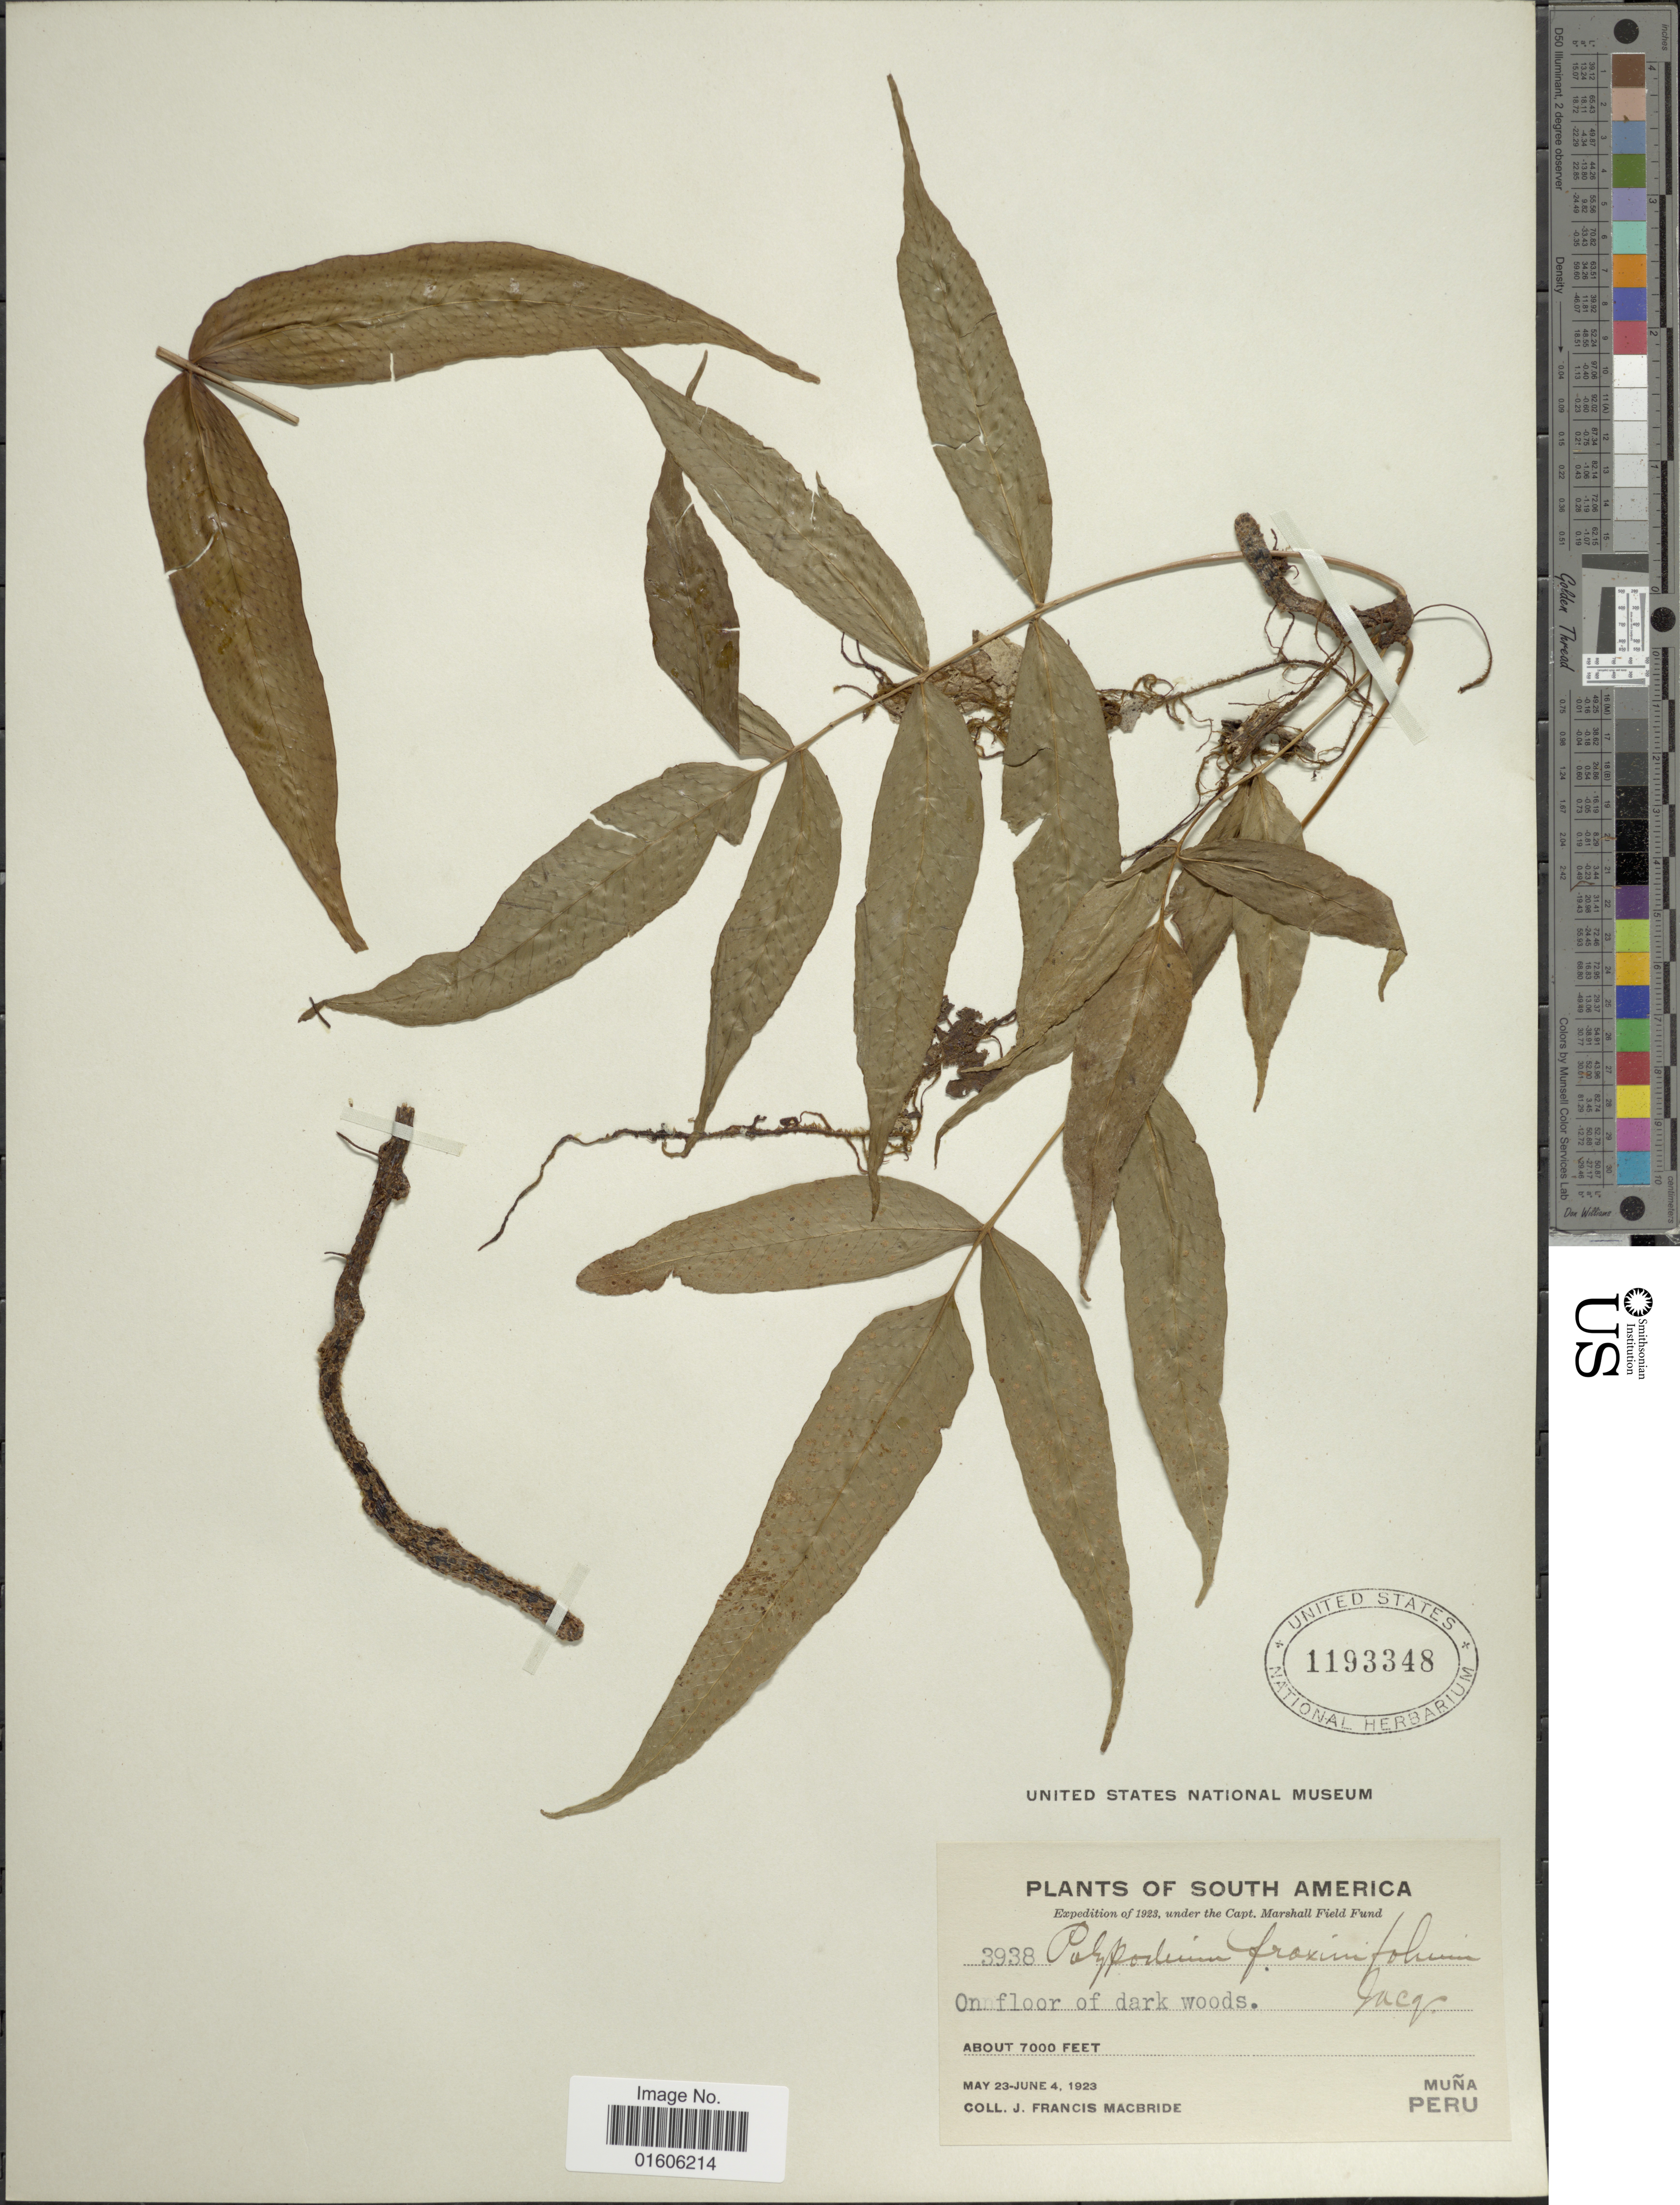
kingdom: Plantae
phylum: Tracheophyta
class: Polypodiopsida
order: Polypodiales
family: Polypodiaceae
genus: Serpocaulon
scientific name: Serpocaulon fraxinifolium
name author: (Jacq.) A.R. Sm.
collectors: J. F. Macbride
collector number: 3938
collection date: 1923-05-23/1923-06-04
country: Peru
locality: Muña.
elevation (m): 2134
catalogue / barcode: US 1193348